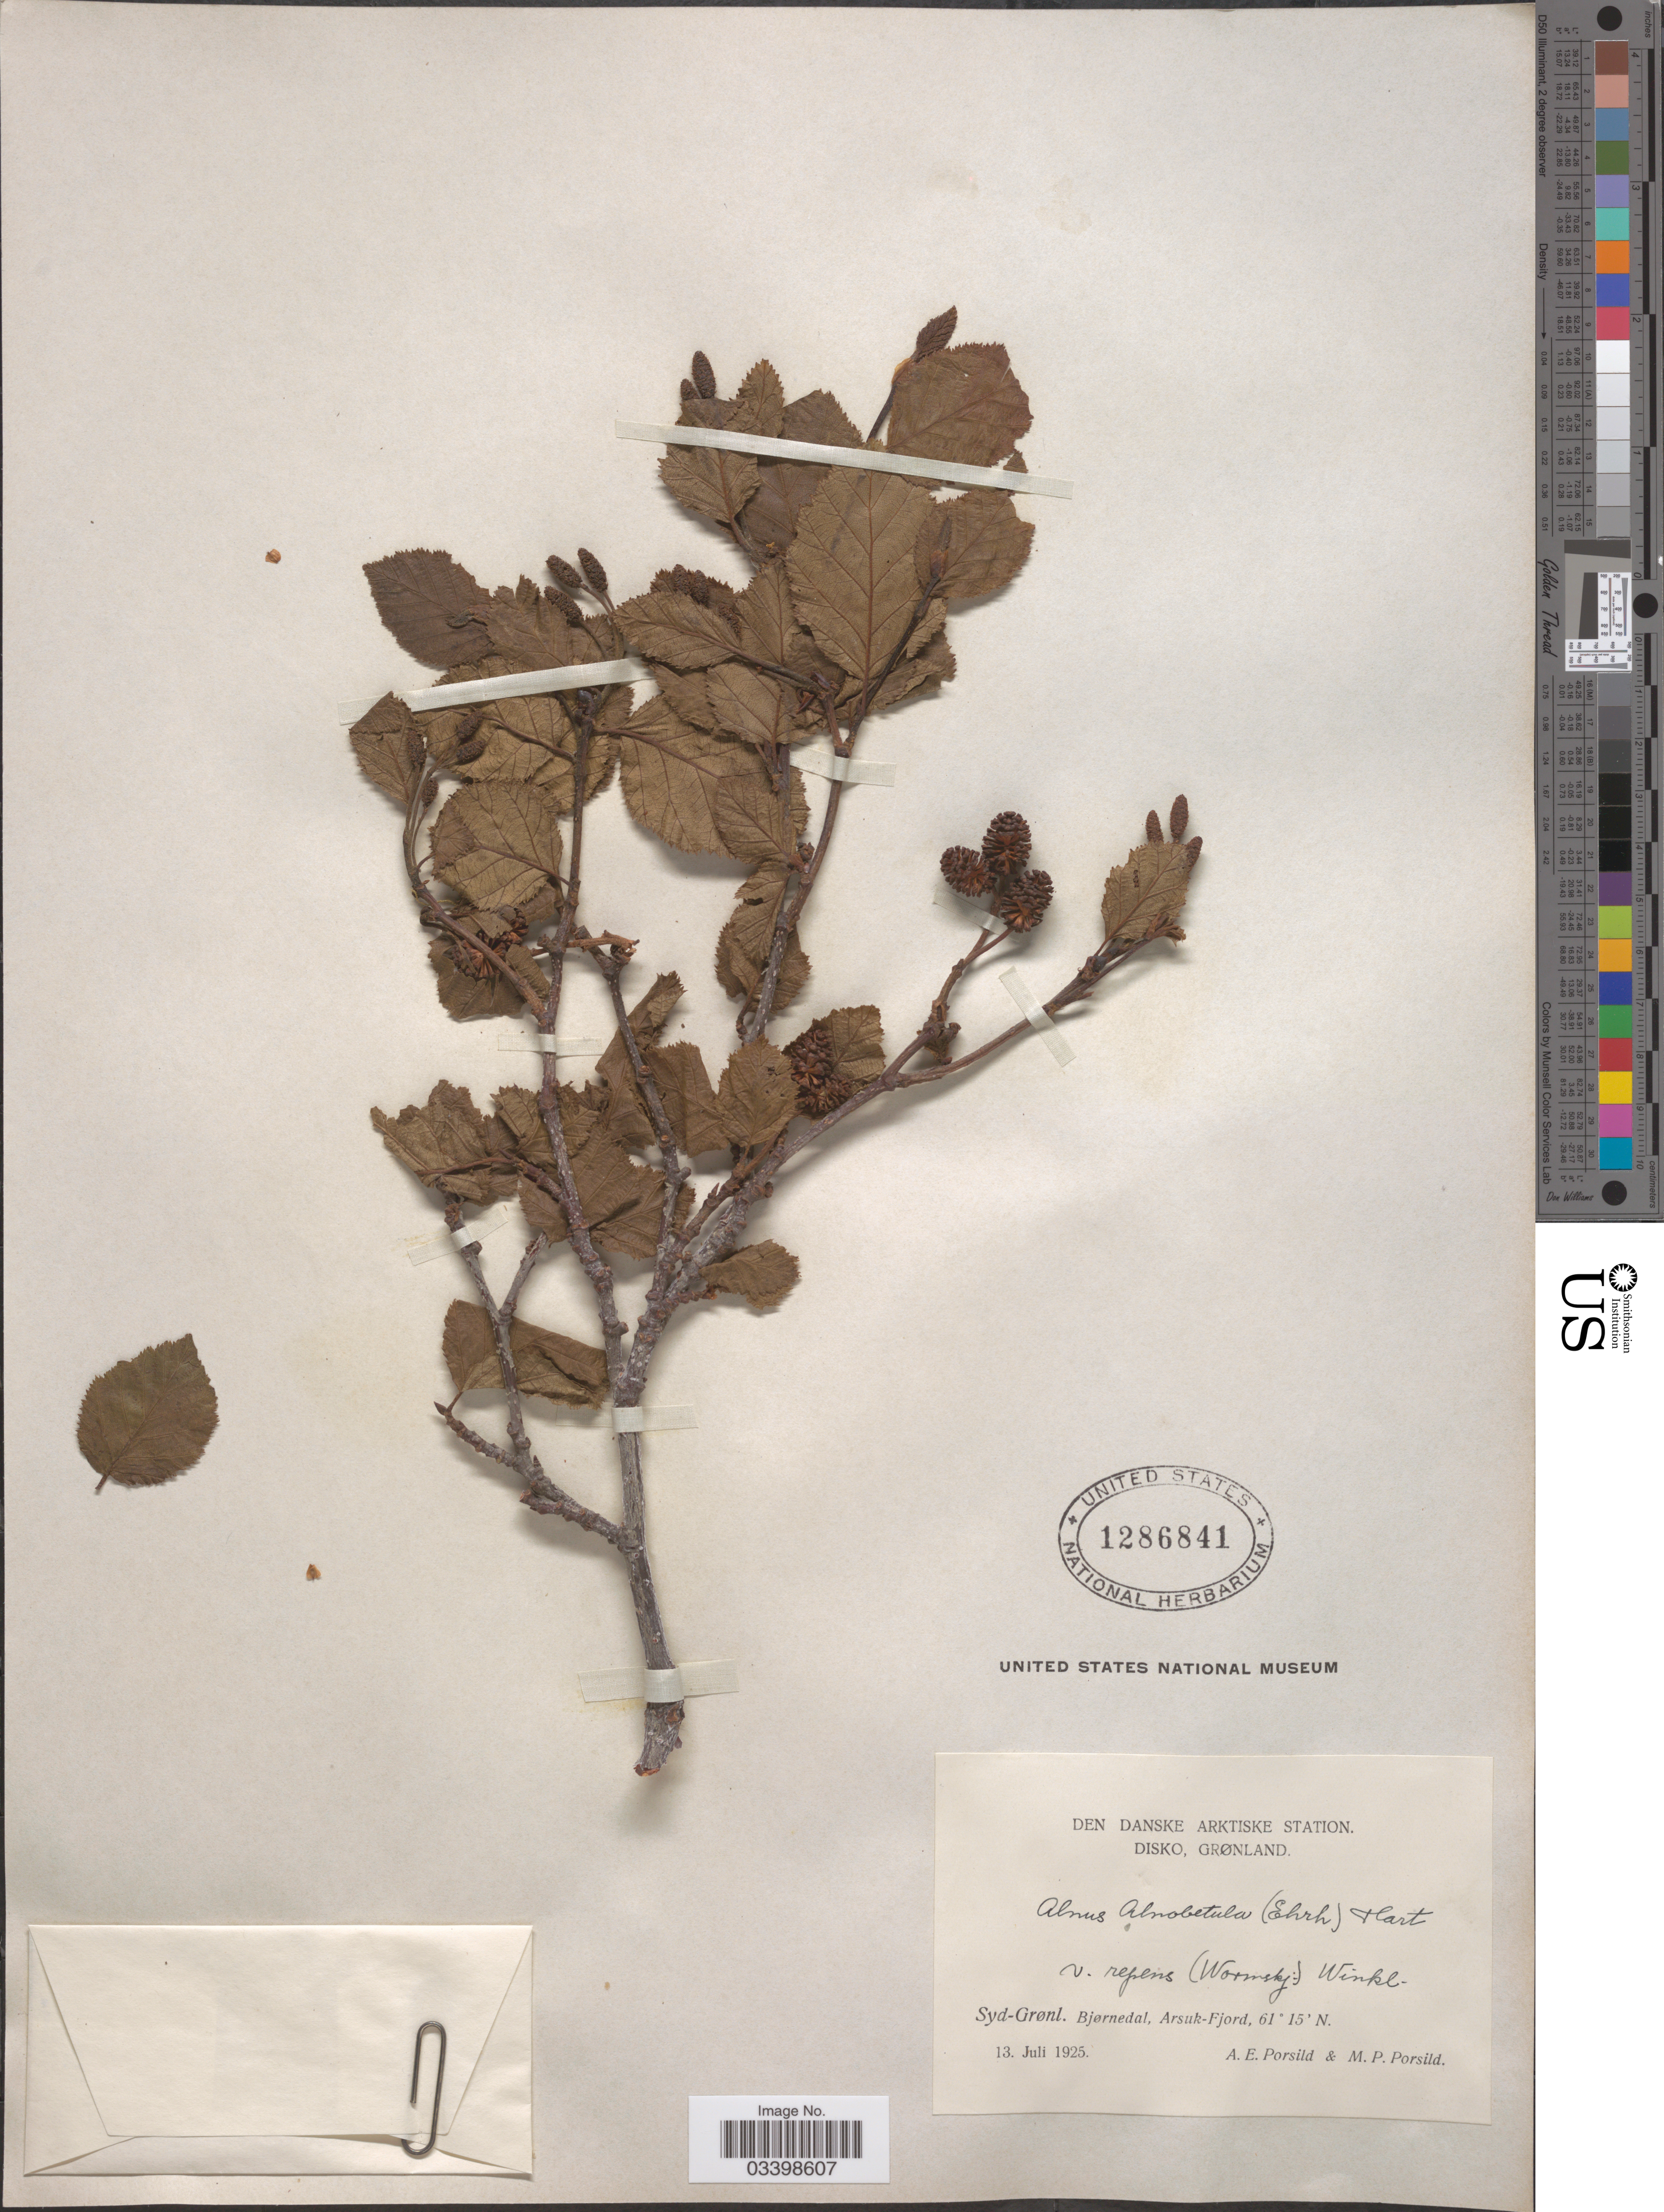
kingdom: Plantae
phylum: Tracheophyta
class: Magnoliopsida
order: Fagales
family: Betulaceae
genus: Alnus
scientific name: Alnus viridis subsp. crispa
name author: (Aiton) Turrill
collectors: A. E. Porsild & M. P. Porsild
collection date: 1925-07-13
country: Greenland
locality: Den Danske Arktiske Station. Disko, Grønland. Syd-Grønl. Bjørnedal, Arsuk-Fjord.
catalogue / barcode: US 1286841